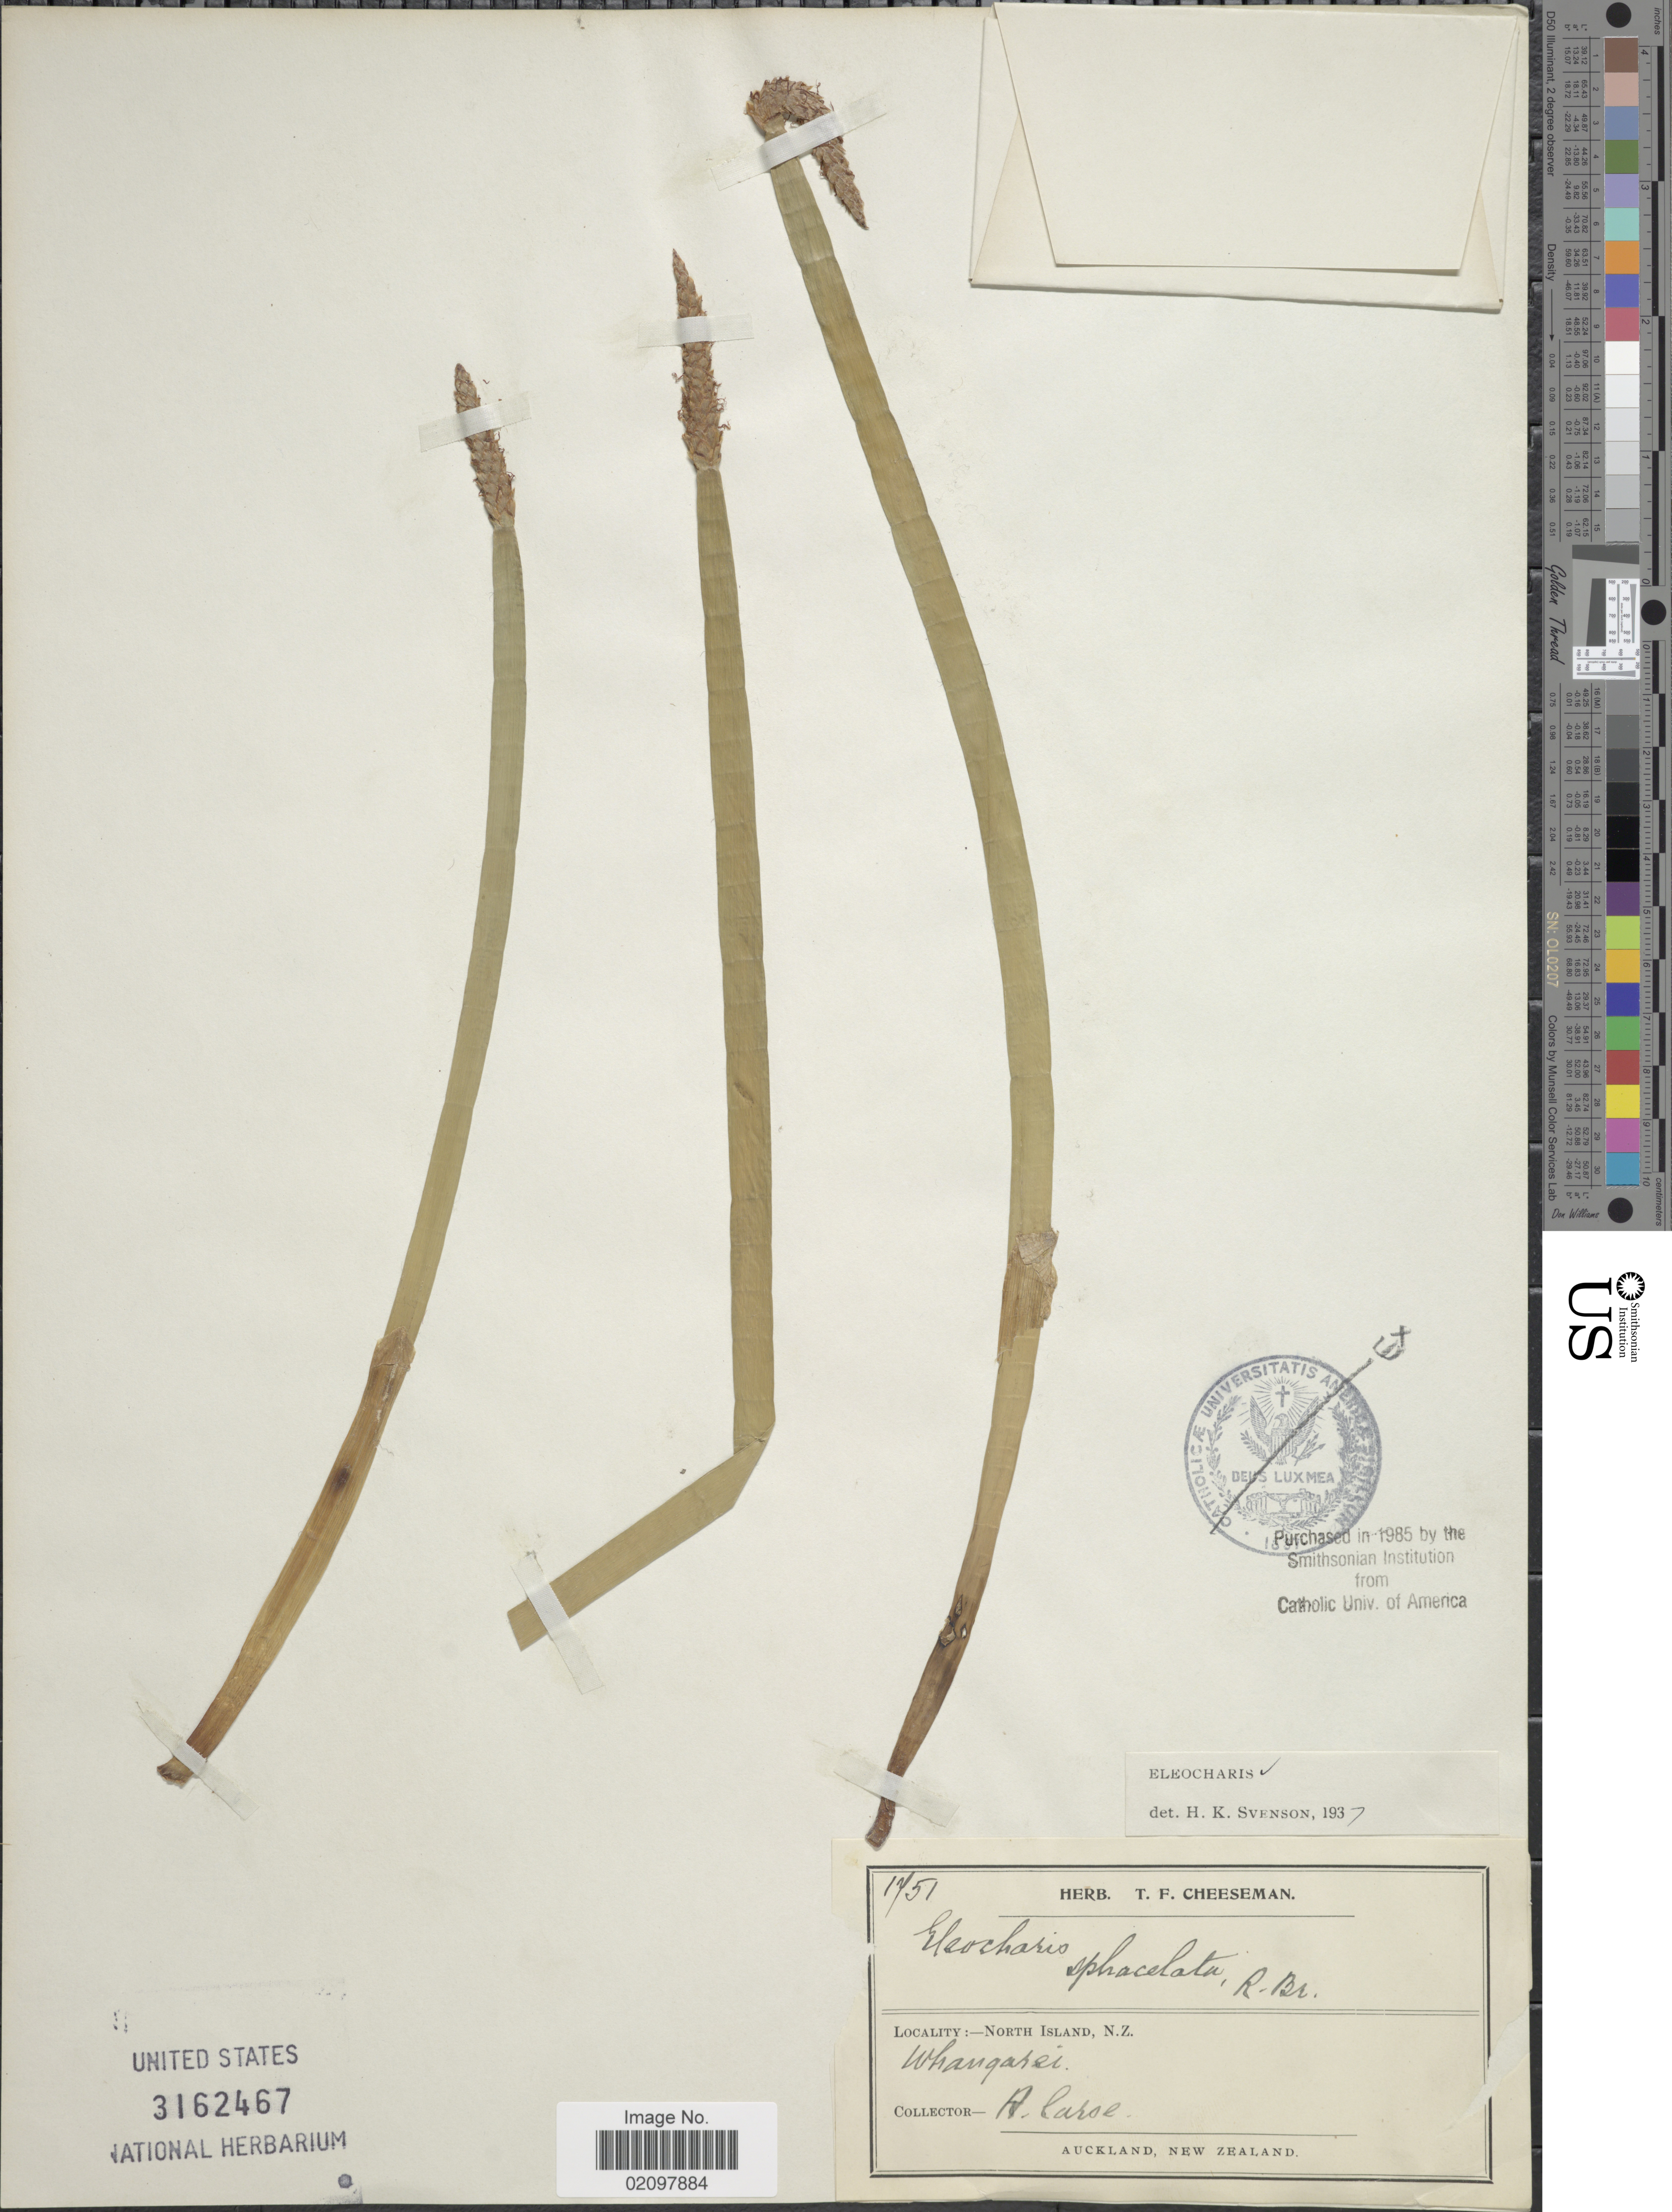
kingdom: Plantae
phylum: Tracheophyta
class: Liliopsida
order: Poales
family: Cyperaceae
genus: Eleocharis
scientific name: Eleocharis sphacelata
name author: R. Br.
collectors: H. Carse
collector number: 1751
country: New Zealand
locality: North Island, N.Z. Whangarei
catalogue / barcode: US 3162467